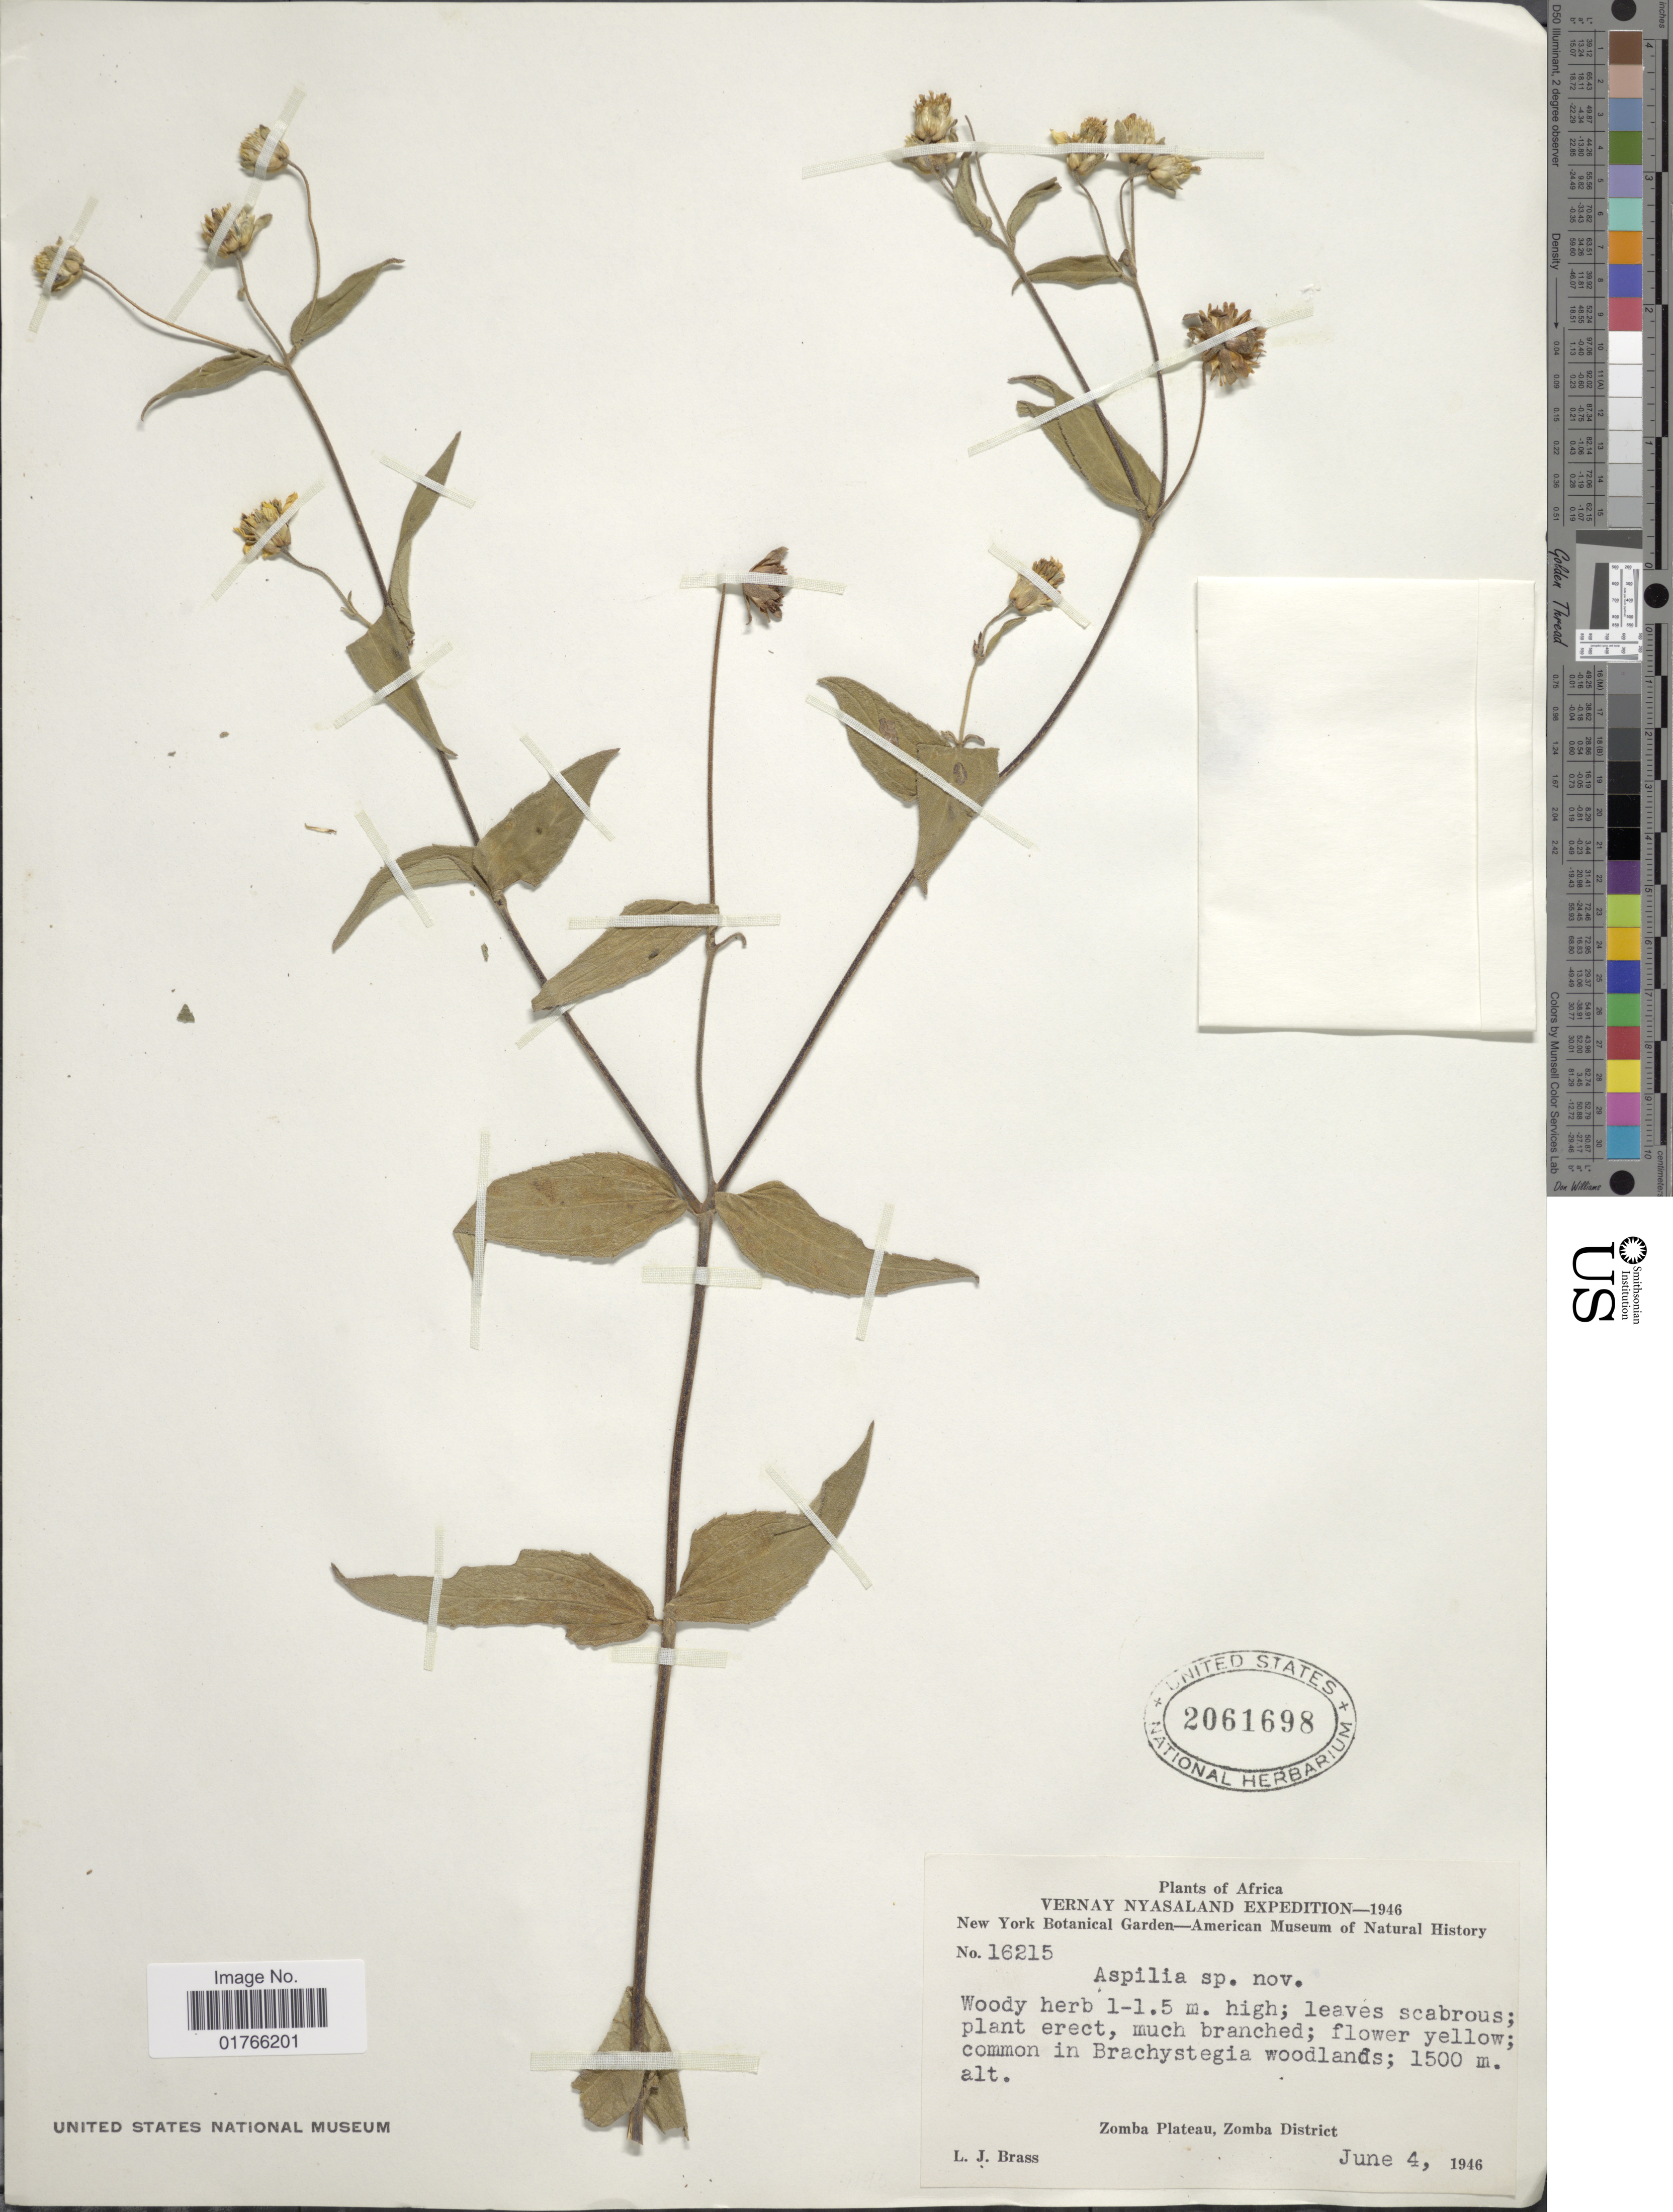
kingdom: Plantae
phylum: Tracheophyta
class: Magnoliopsida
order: Asterales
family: Asteraceae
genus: Aspilia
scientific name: Aspilia sp.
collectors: L. J. Brass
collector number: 16215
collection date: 1946-06-04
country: Malawi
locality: Vernay Nyasaland, Zomba Plateau, Zomba District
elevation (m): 1500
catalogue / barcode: US 2061698